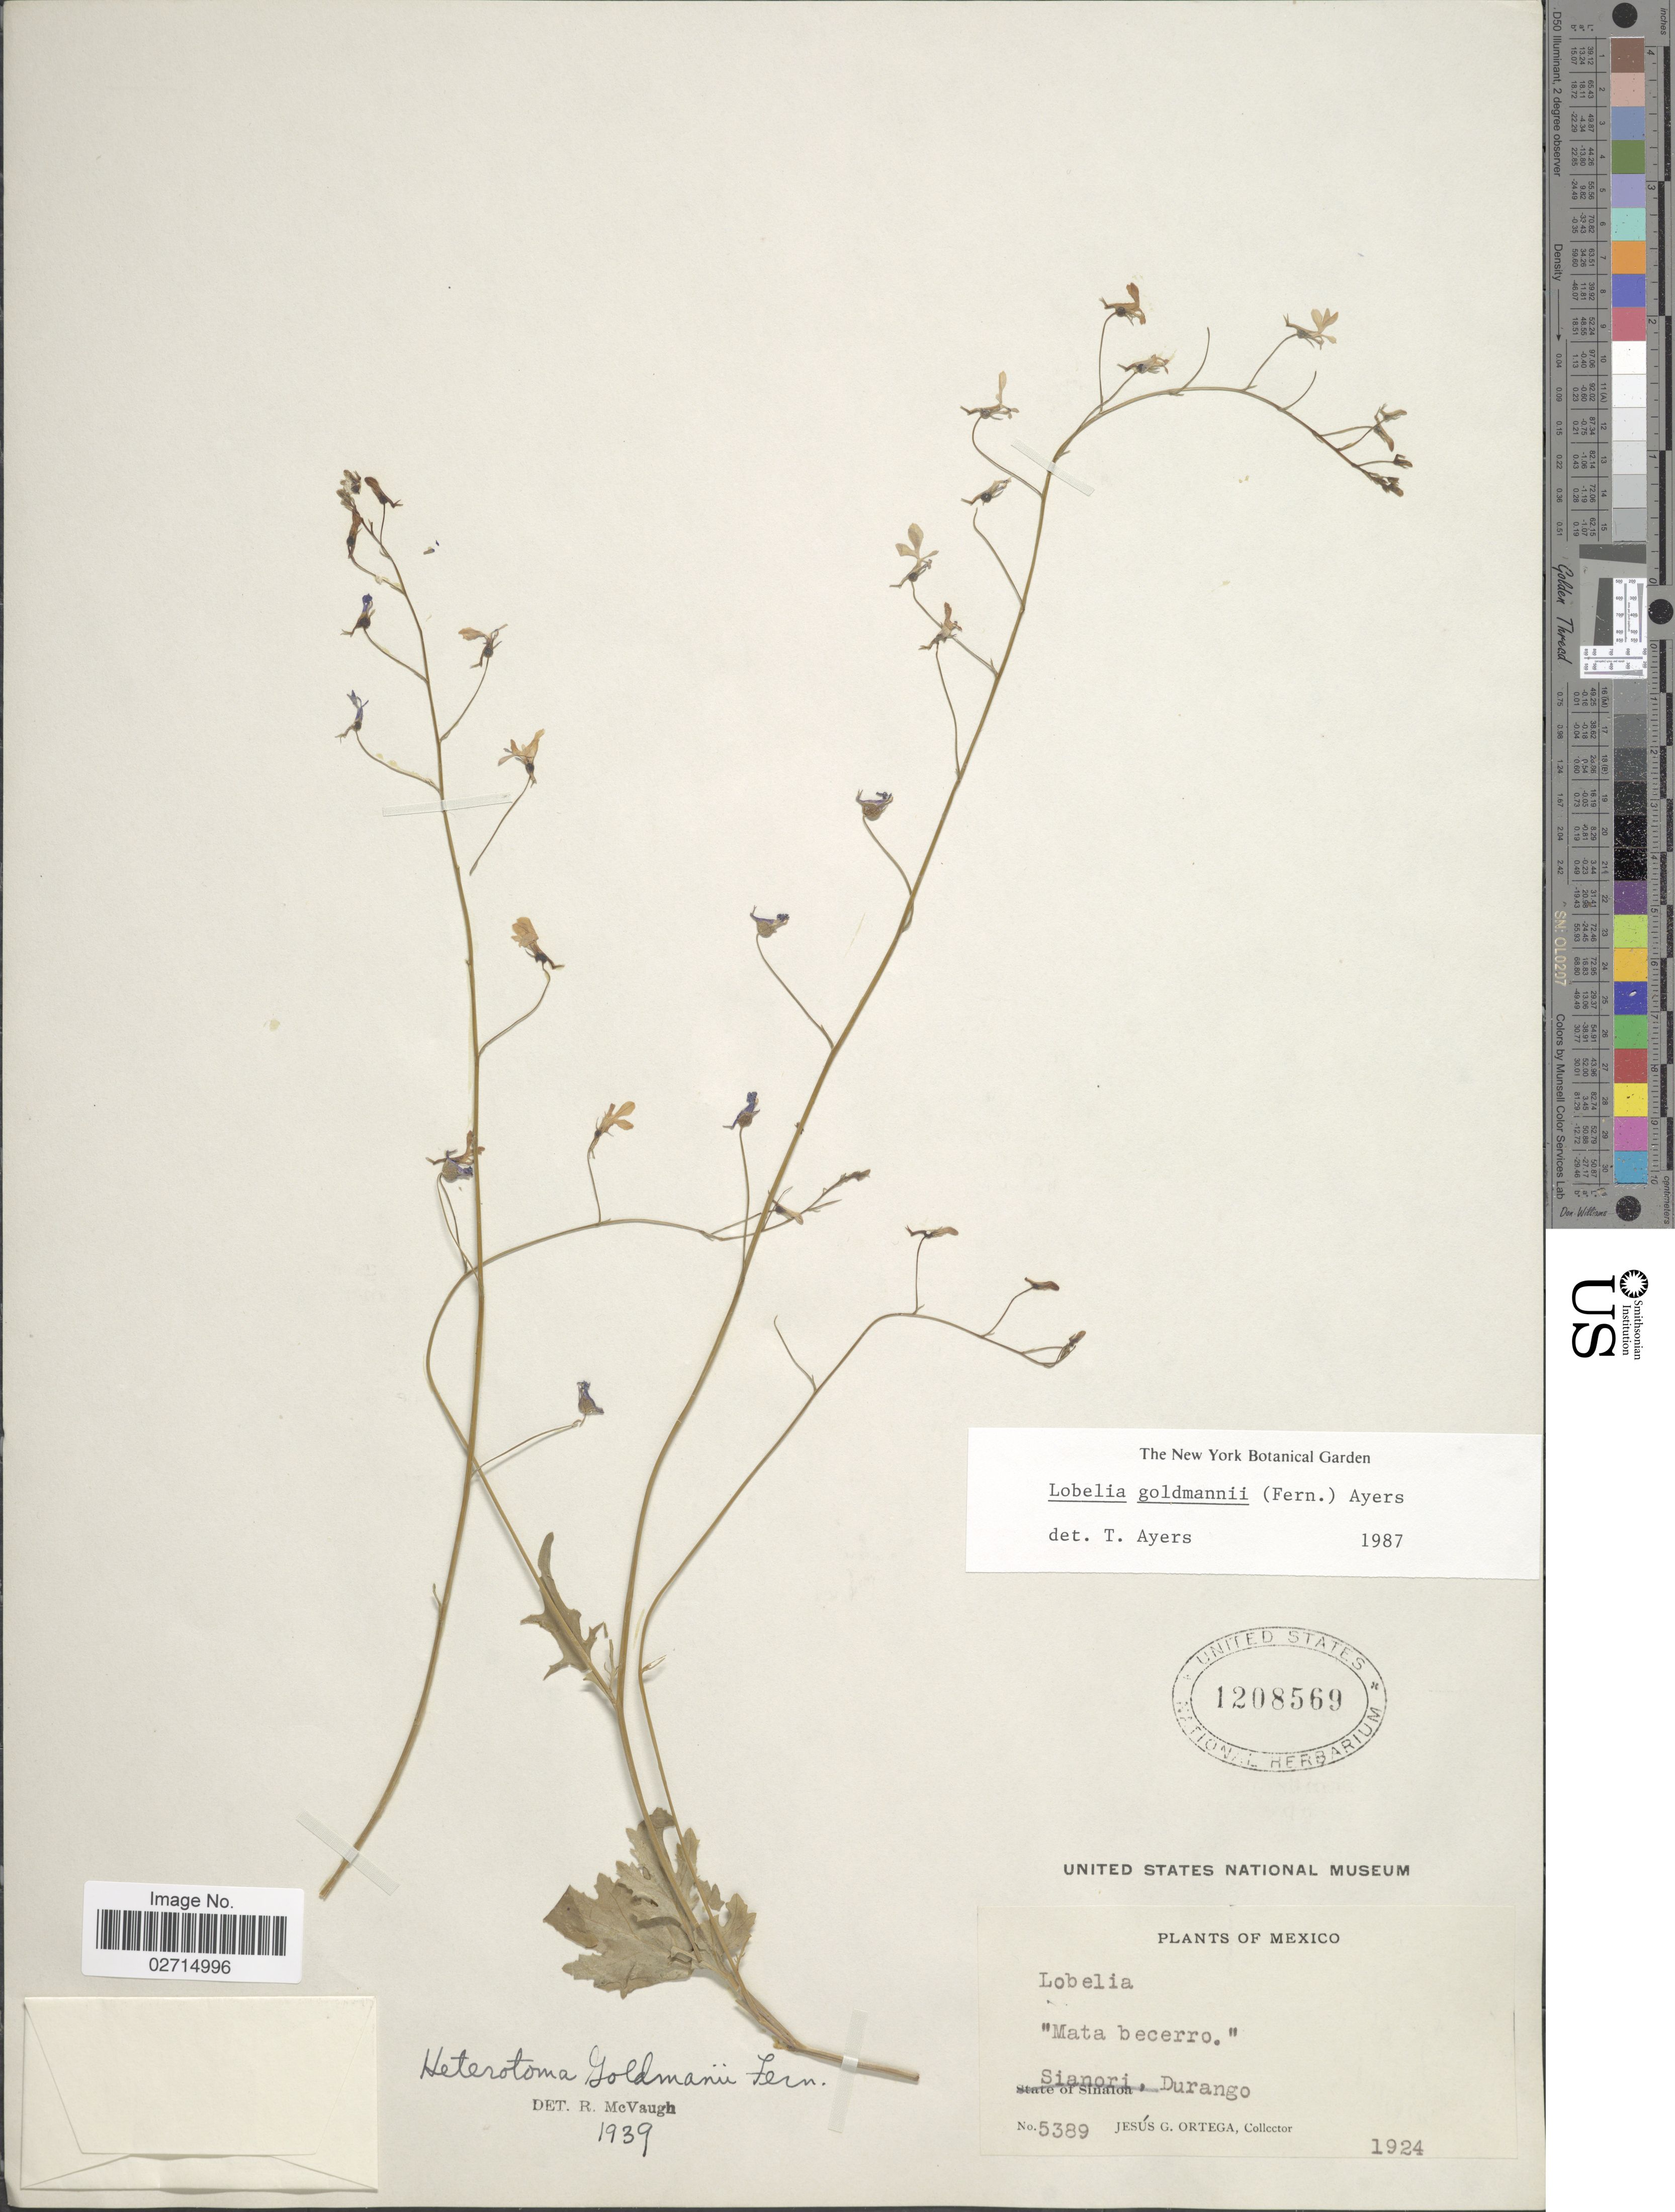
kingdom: Plantae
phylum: Tracheophyta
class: Magnoliopsida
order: Asterales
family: Campanulaceae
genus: Lobelia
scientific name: Lobelia goldmanii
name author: (Fernald) T.J. Ayers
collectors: J. Ortega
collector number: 5389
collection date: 1924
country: Mexico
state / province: Durango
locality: Sianori, Durango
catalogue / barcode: US 1208569